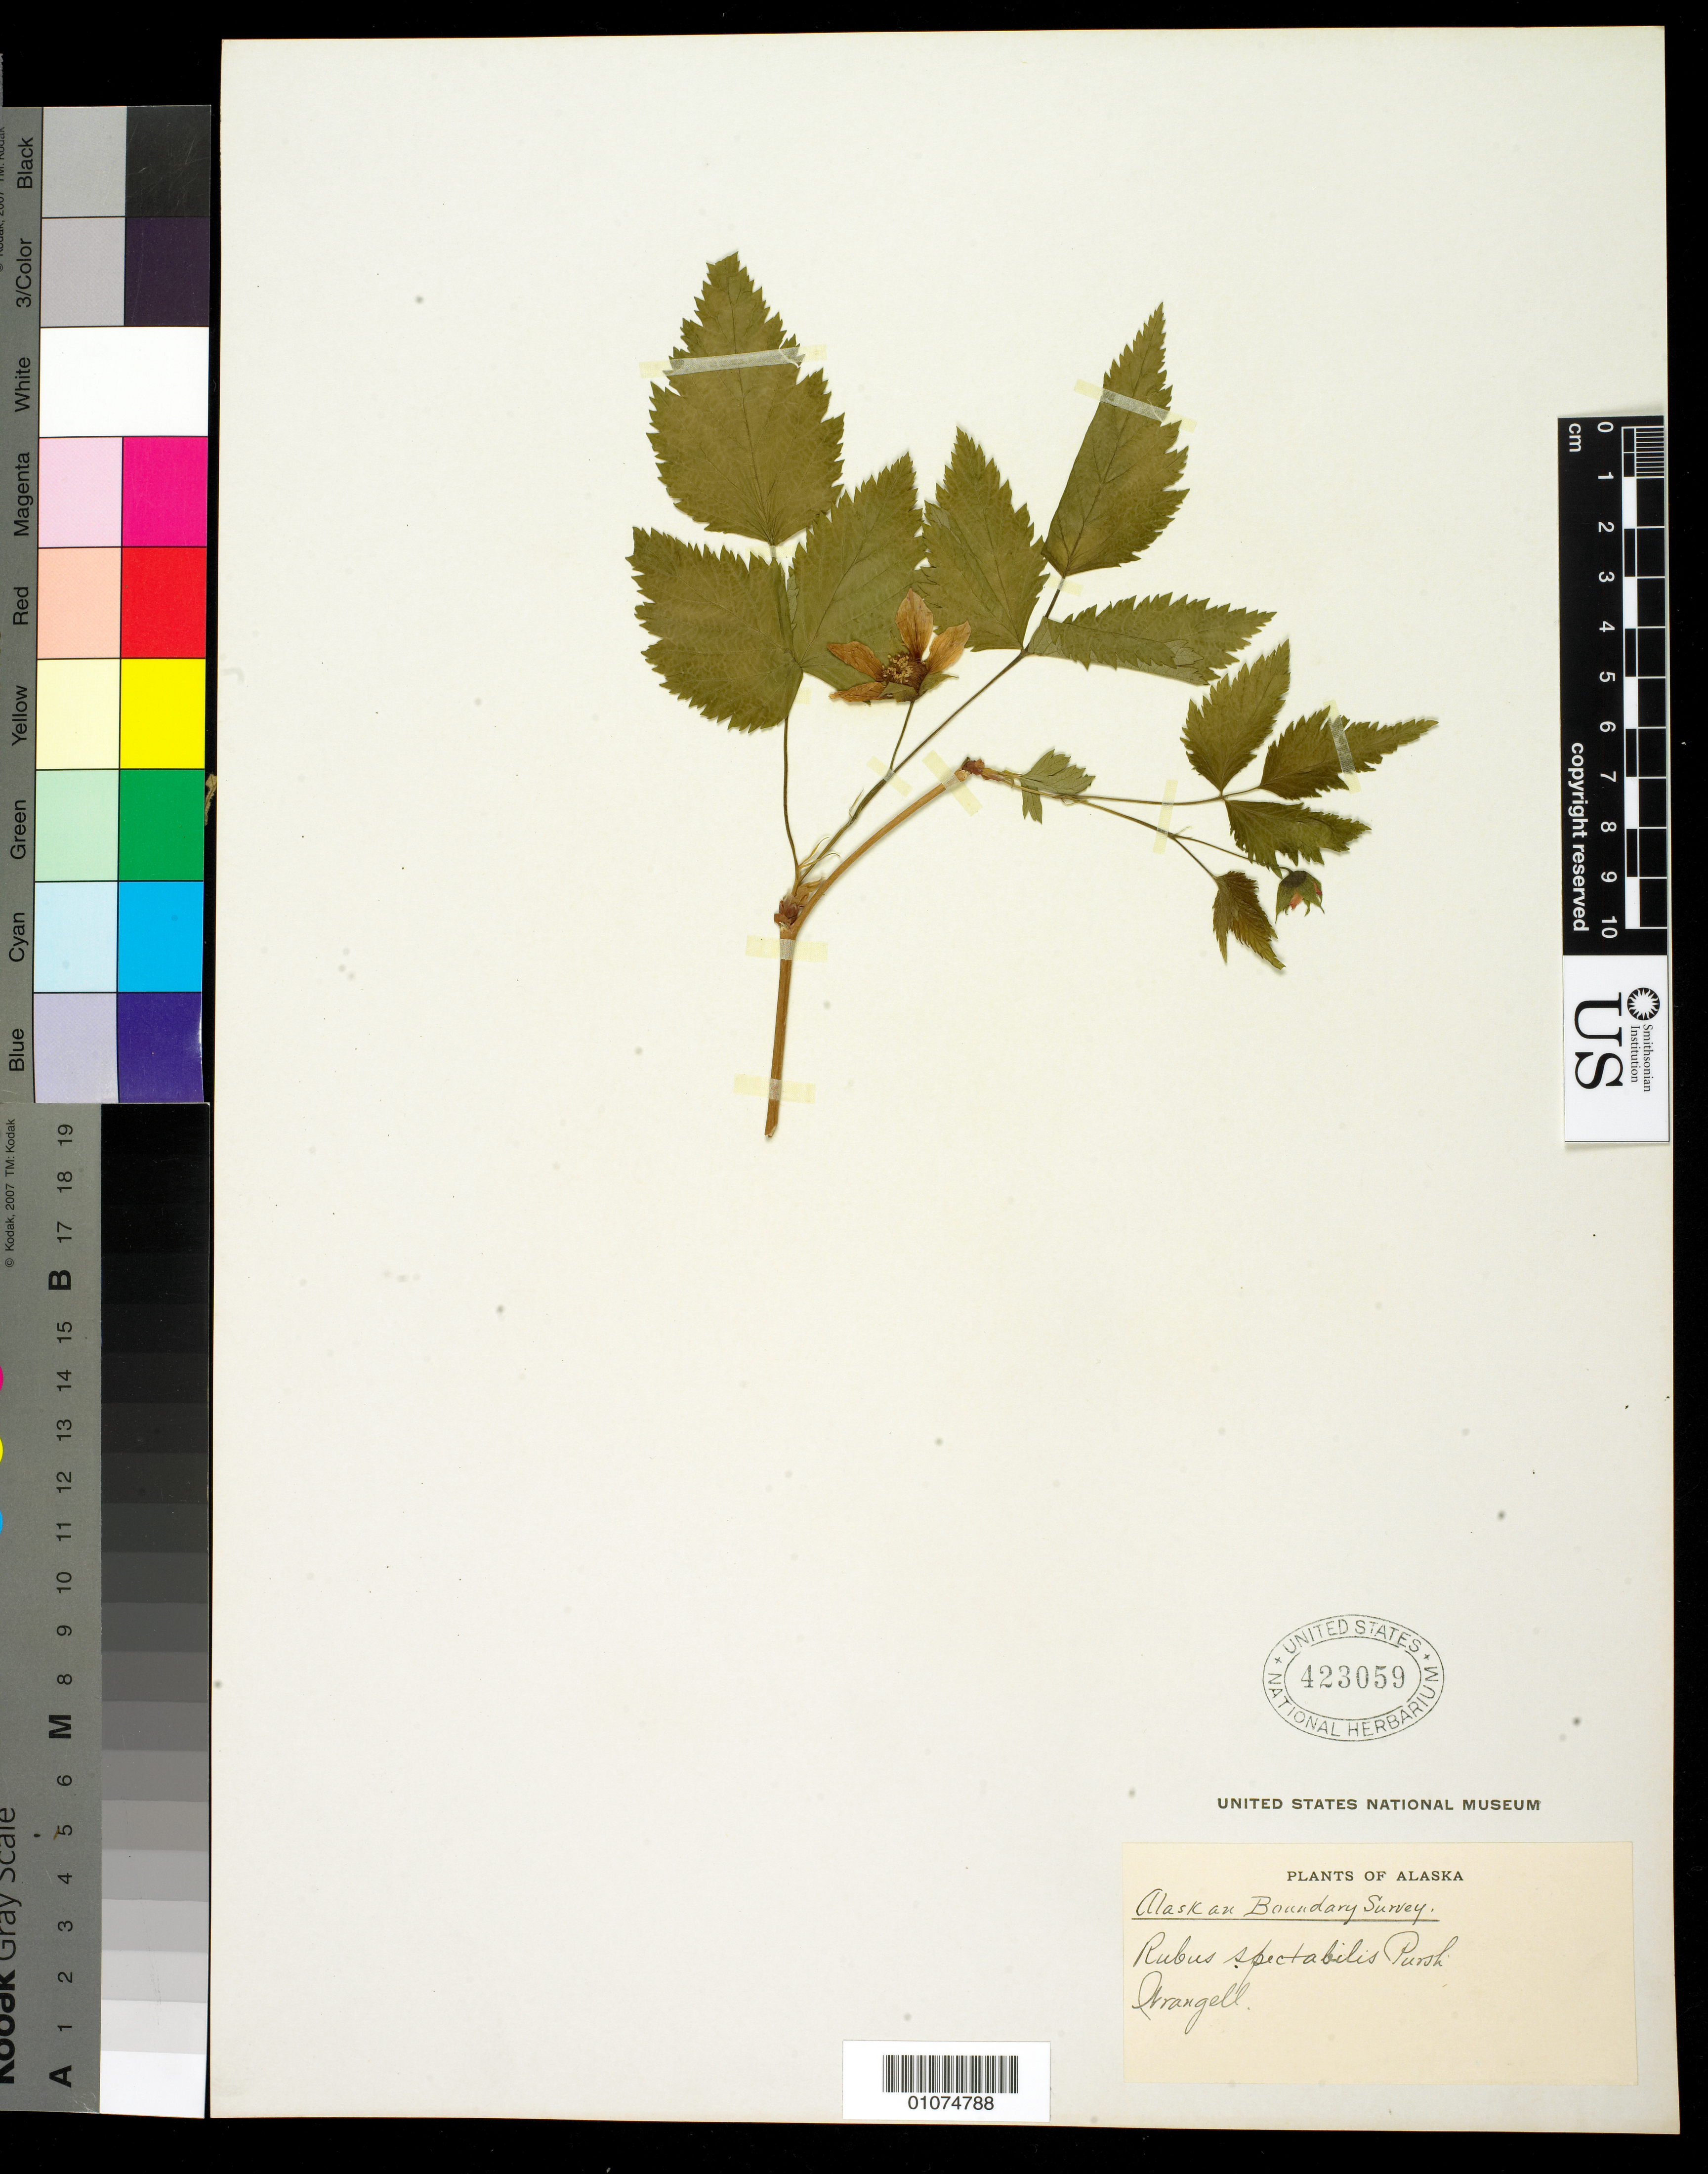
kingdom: Plantae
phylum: Tracheophyta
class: Magnoliopsida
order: Rosales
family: Rosaceae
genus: Rubus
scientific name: Rubus spectabilis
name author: Pursh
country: United States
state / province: Alaska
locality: Wrangell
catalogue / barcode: US 423059